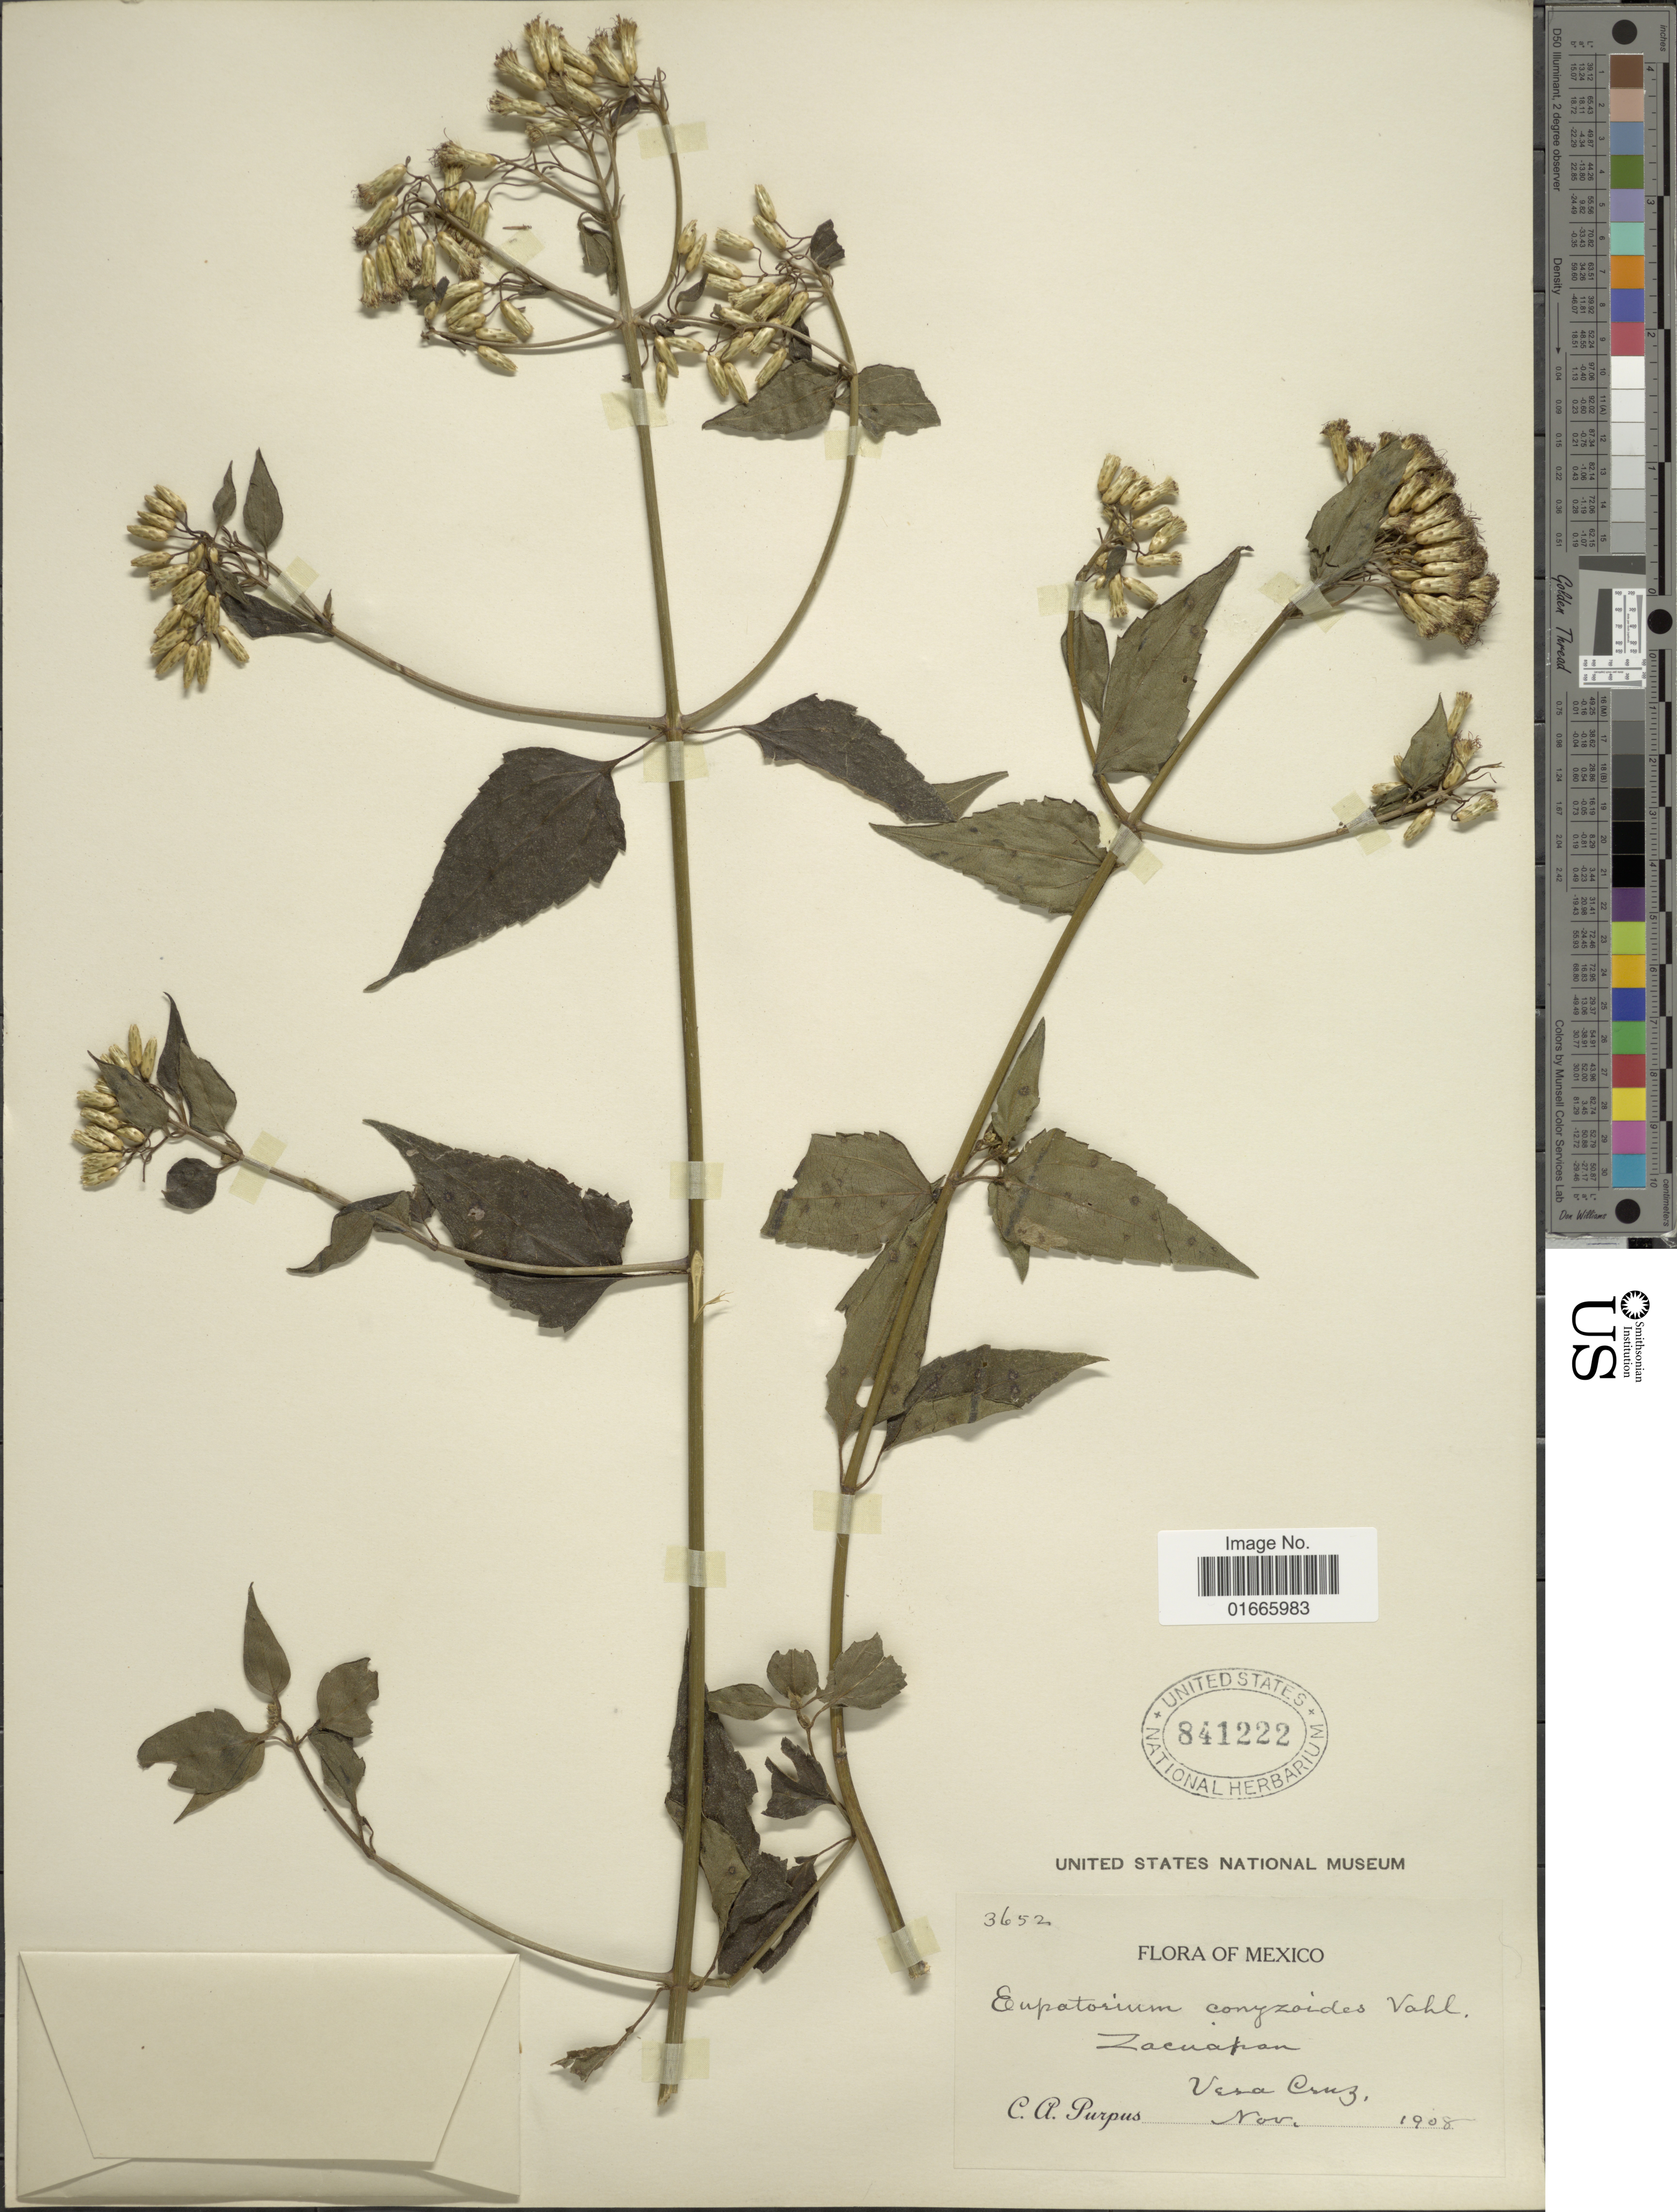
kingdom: Plantae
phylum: Tracheophyta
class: Magnoliopsida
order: Asterales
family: Asteraceae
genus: Chromolaena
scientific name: Chromolaena odorata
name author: (L.) R.M. King & H. Rob.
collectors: C. A. Purpus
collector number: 3652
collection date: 1908-11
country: Mexico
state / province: Veracruz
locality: Zacuapan, Vera Cruz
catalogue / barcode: US 841222